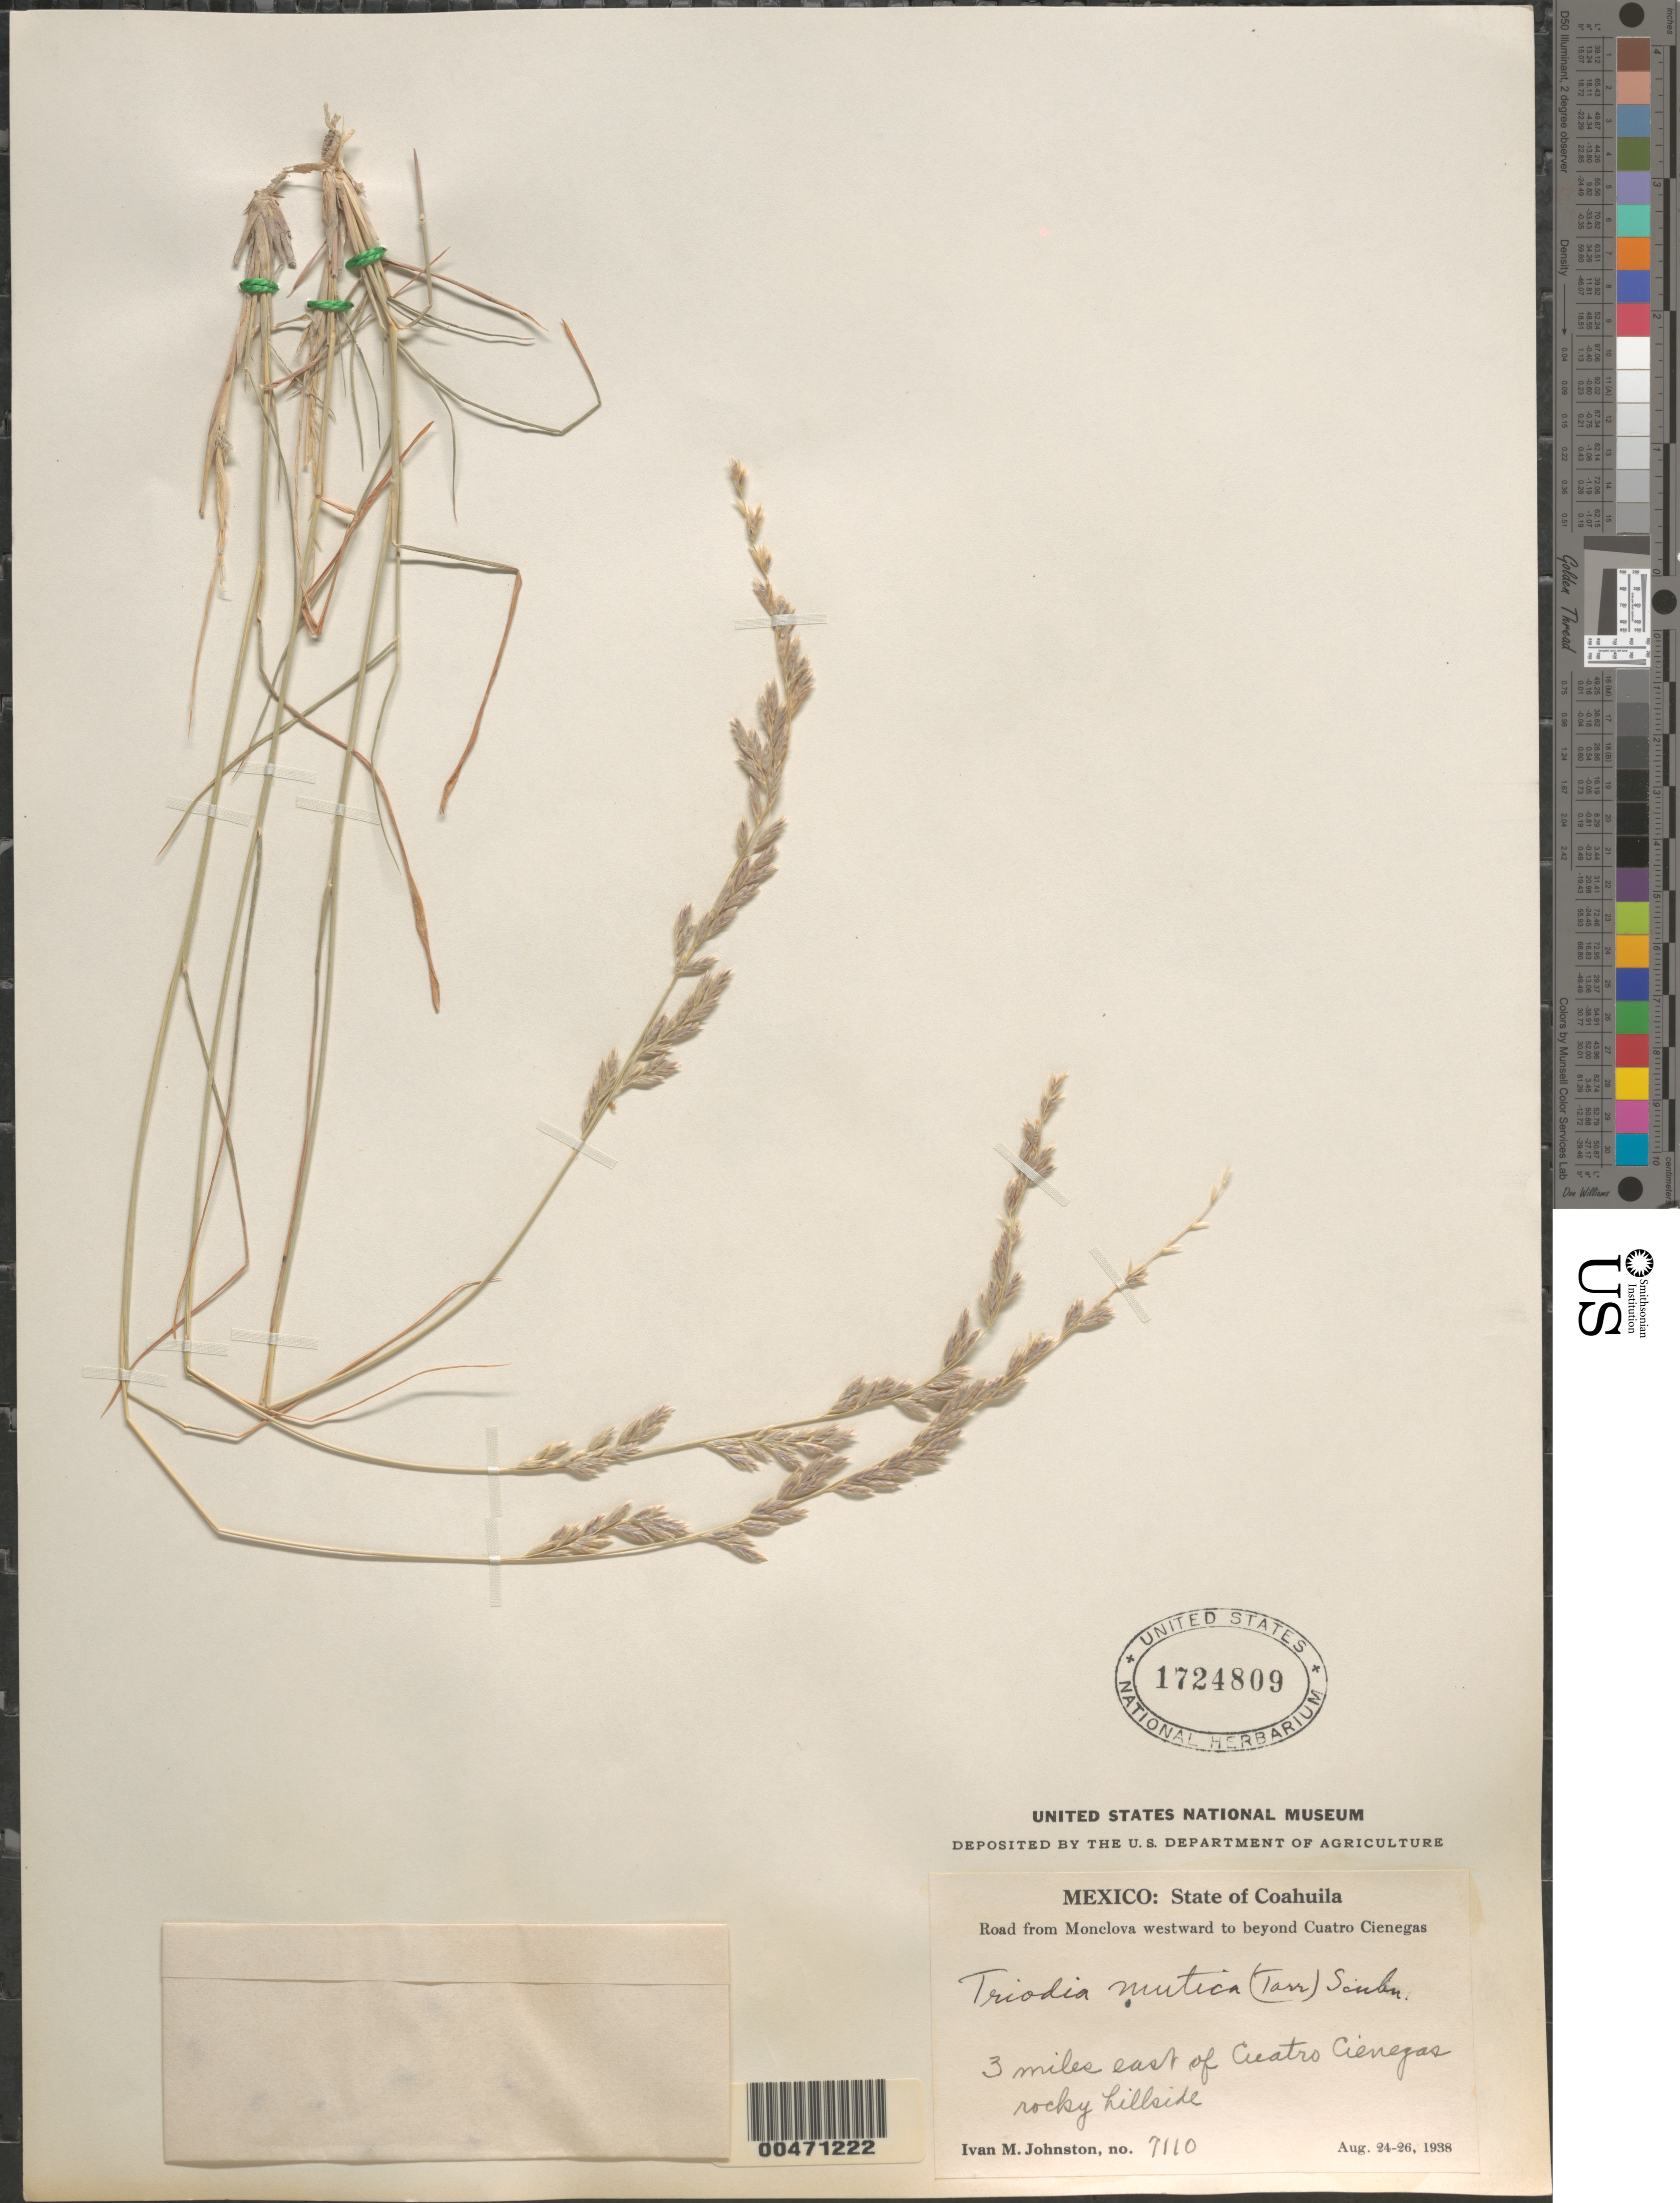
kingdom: Plantae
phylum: Tracheophyta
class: Liliopsida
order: Poales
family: Poaceae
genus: Tridens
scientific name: Tridens muticus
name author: (Torr.) Nash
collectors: I.M. Johnston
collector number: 7110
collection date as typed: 24 Aug 1938 to 26 Aug 1938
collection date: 1938-08-24/1938-08-26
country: Mexico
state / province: Coahuila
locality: Rd from Monclova W to beyond Cuatro Ciénegas, 3 mi E of Cuatro Ciénegas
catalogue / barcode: US 1724809